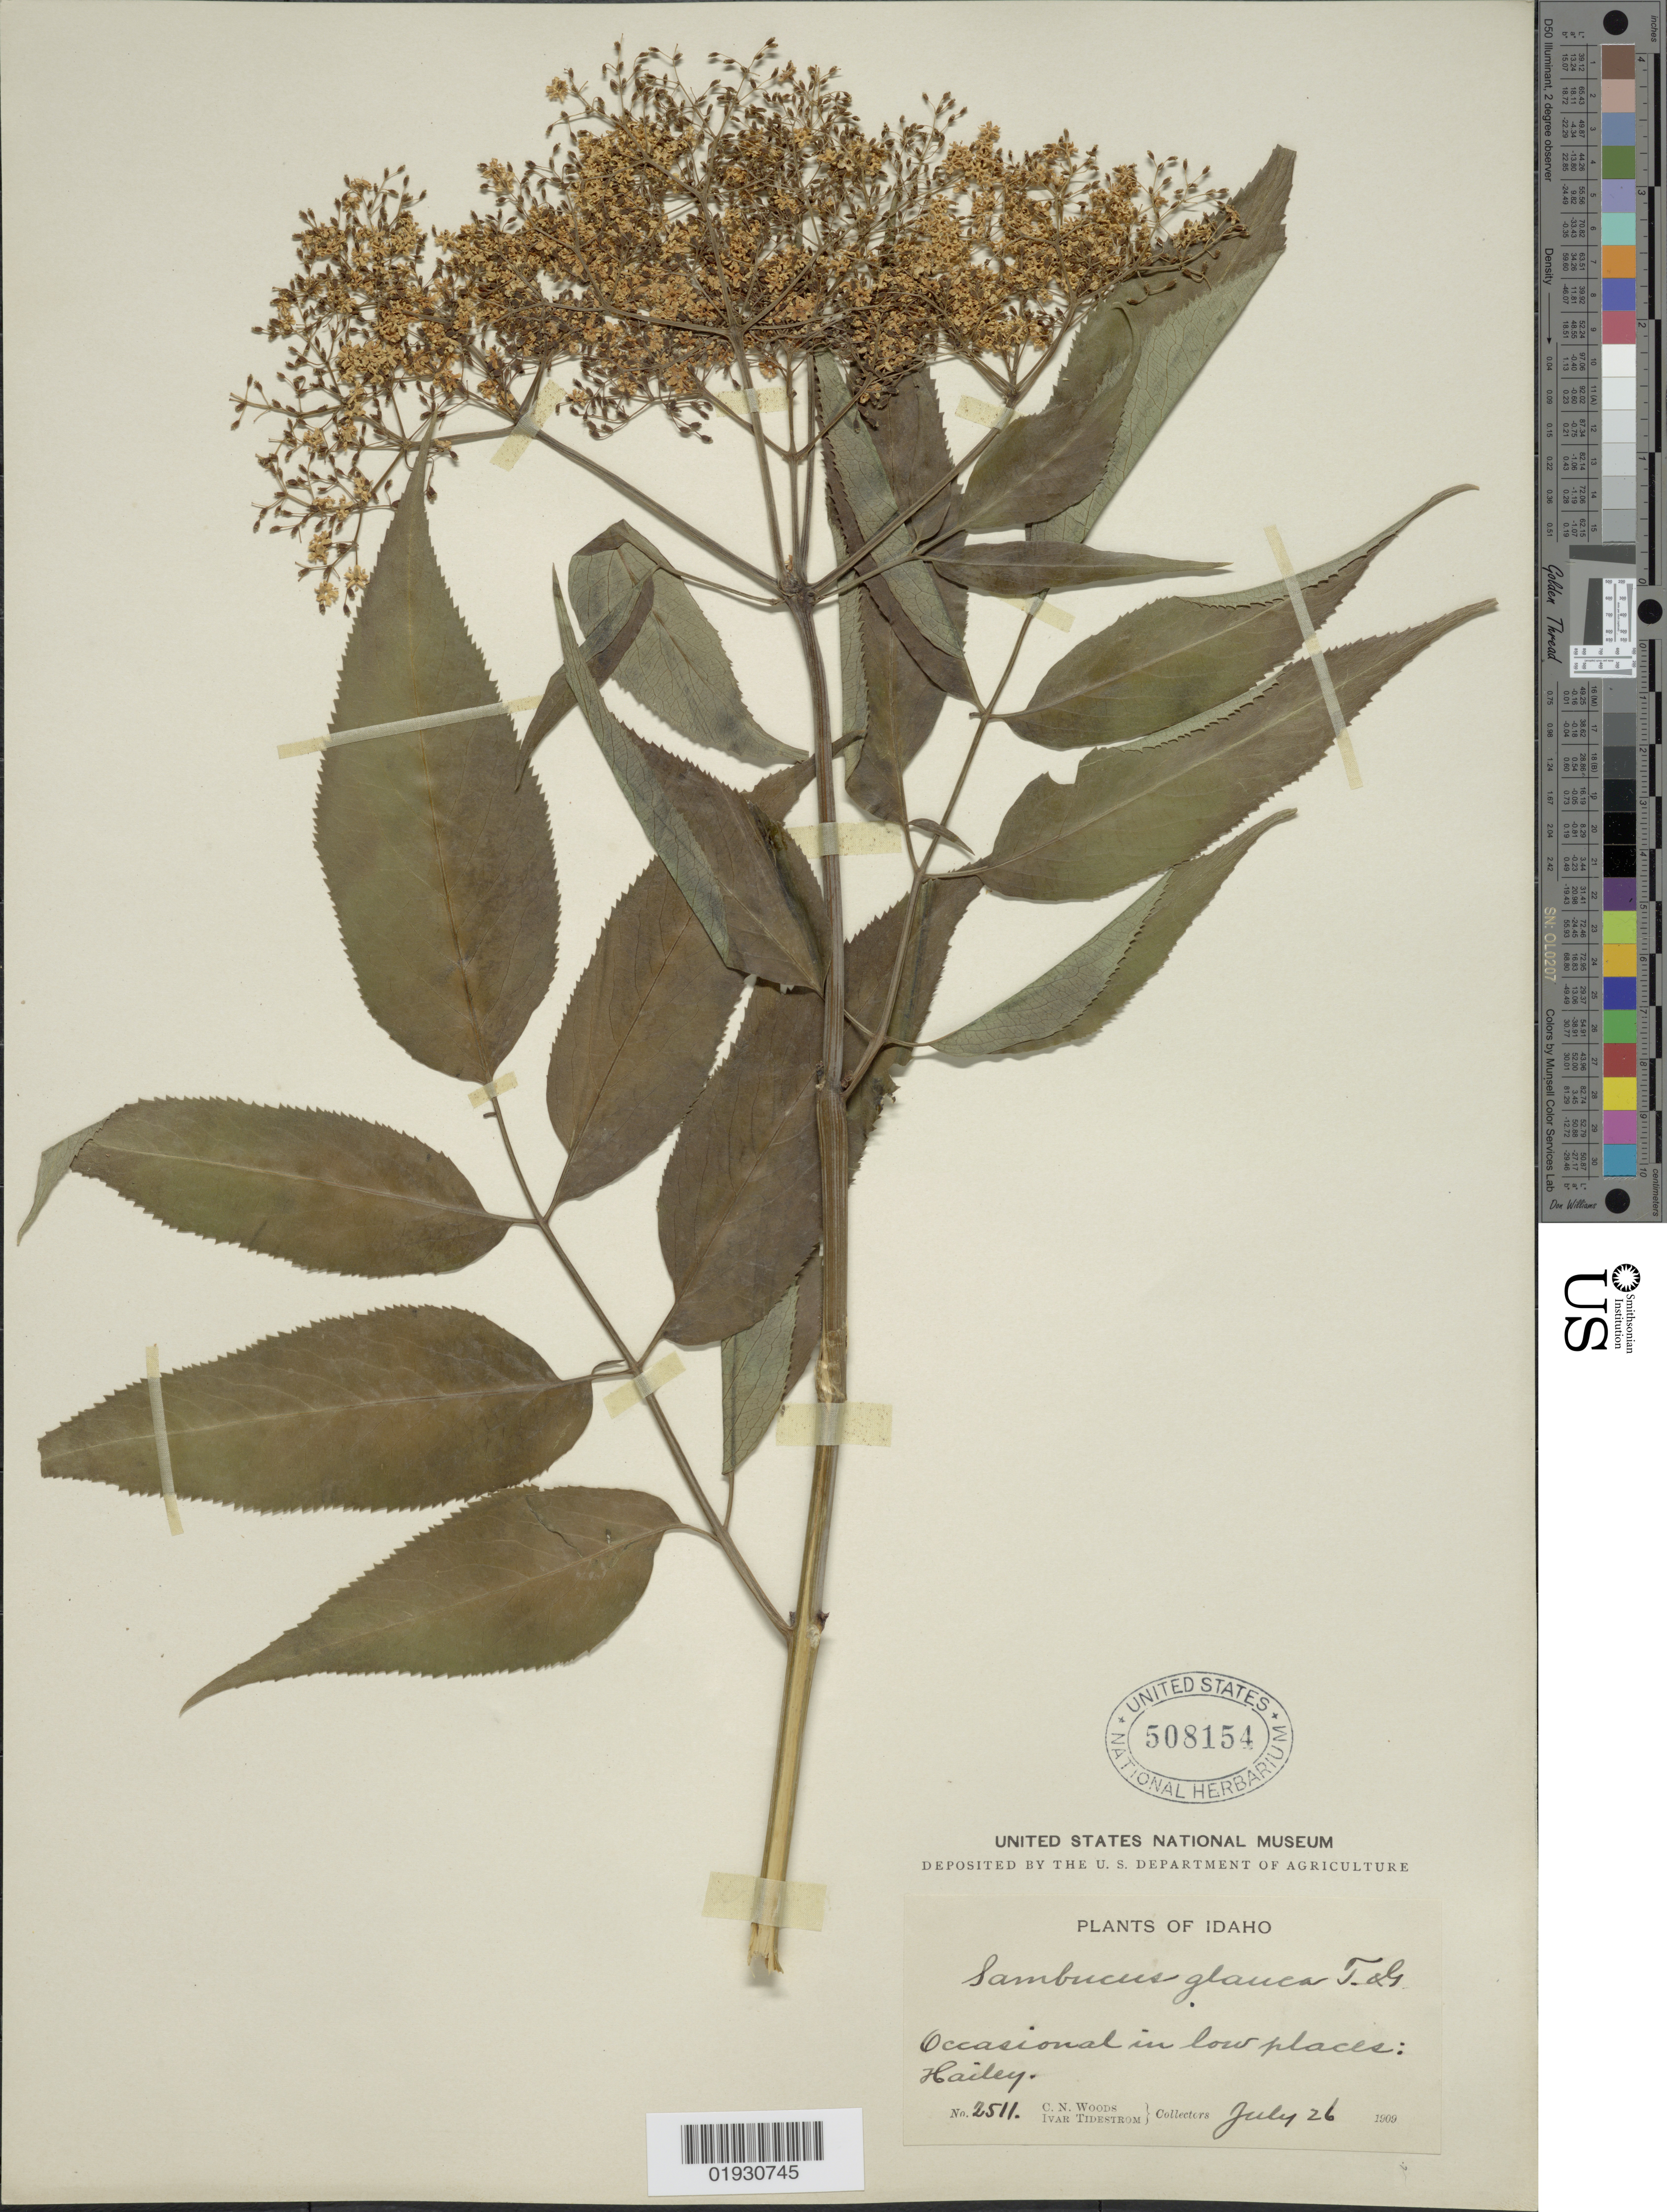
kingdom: Plantae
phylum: Tracheophyta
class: Magnoliopsida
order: Dipsacales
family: Viburnaceae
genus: Sambucus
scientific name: Sambucus cerulea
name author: Raf.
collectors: C. Woods & I. F. Tidestrom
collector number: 2511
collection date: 1909-07-26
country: United States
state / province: Idaho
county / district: Blaine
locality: Hailey.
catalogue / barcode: US 508154